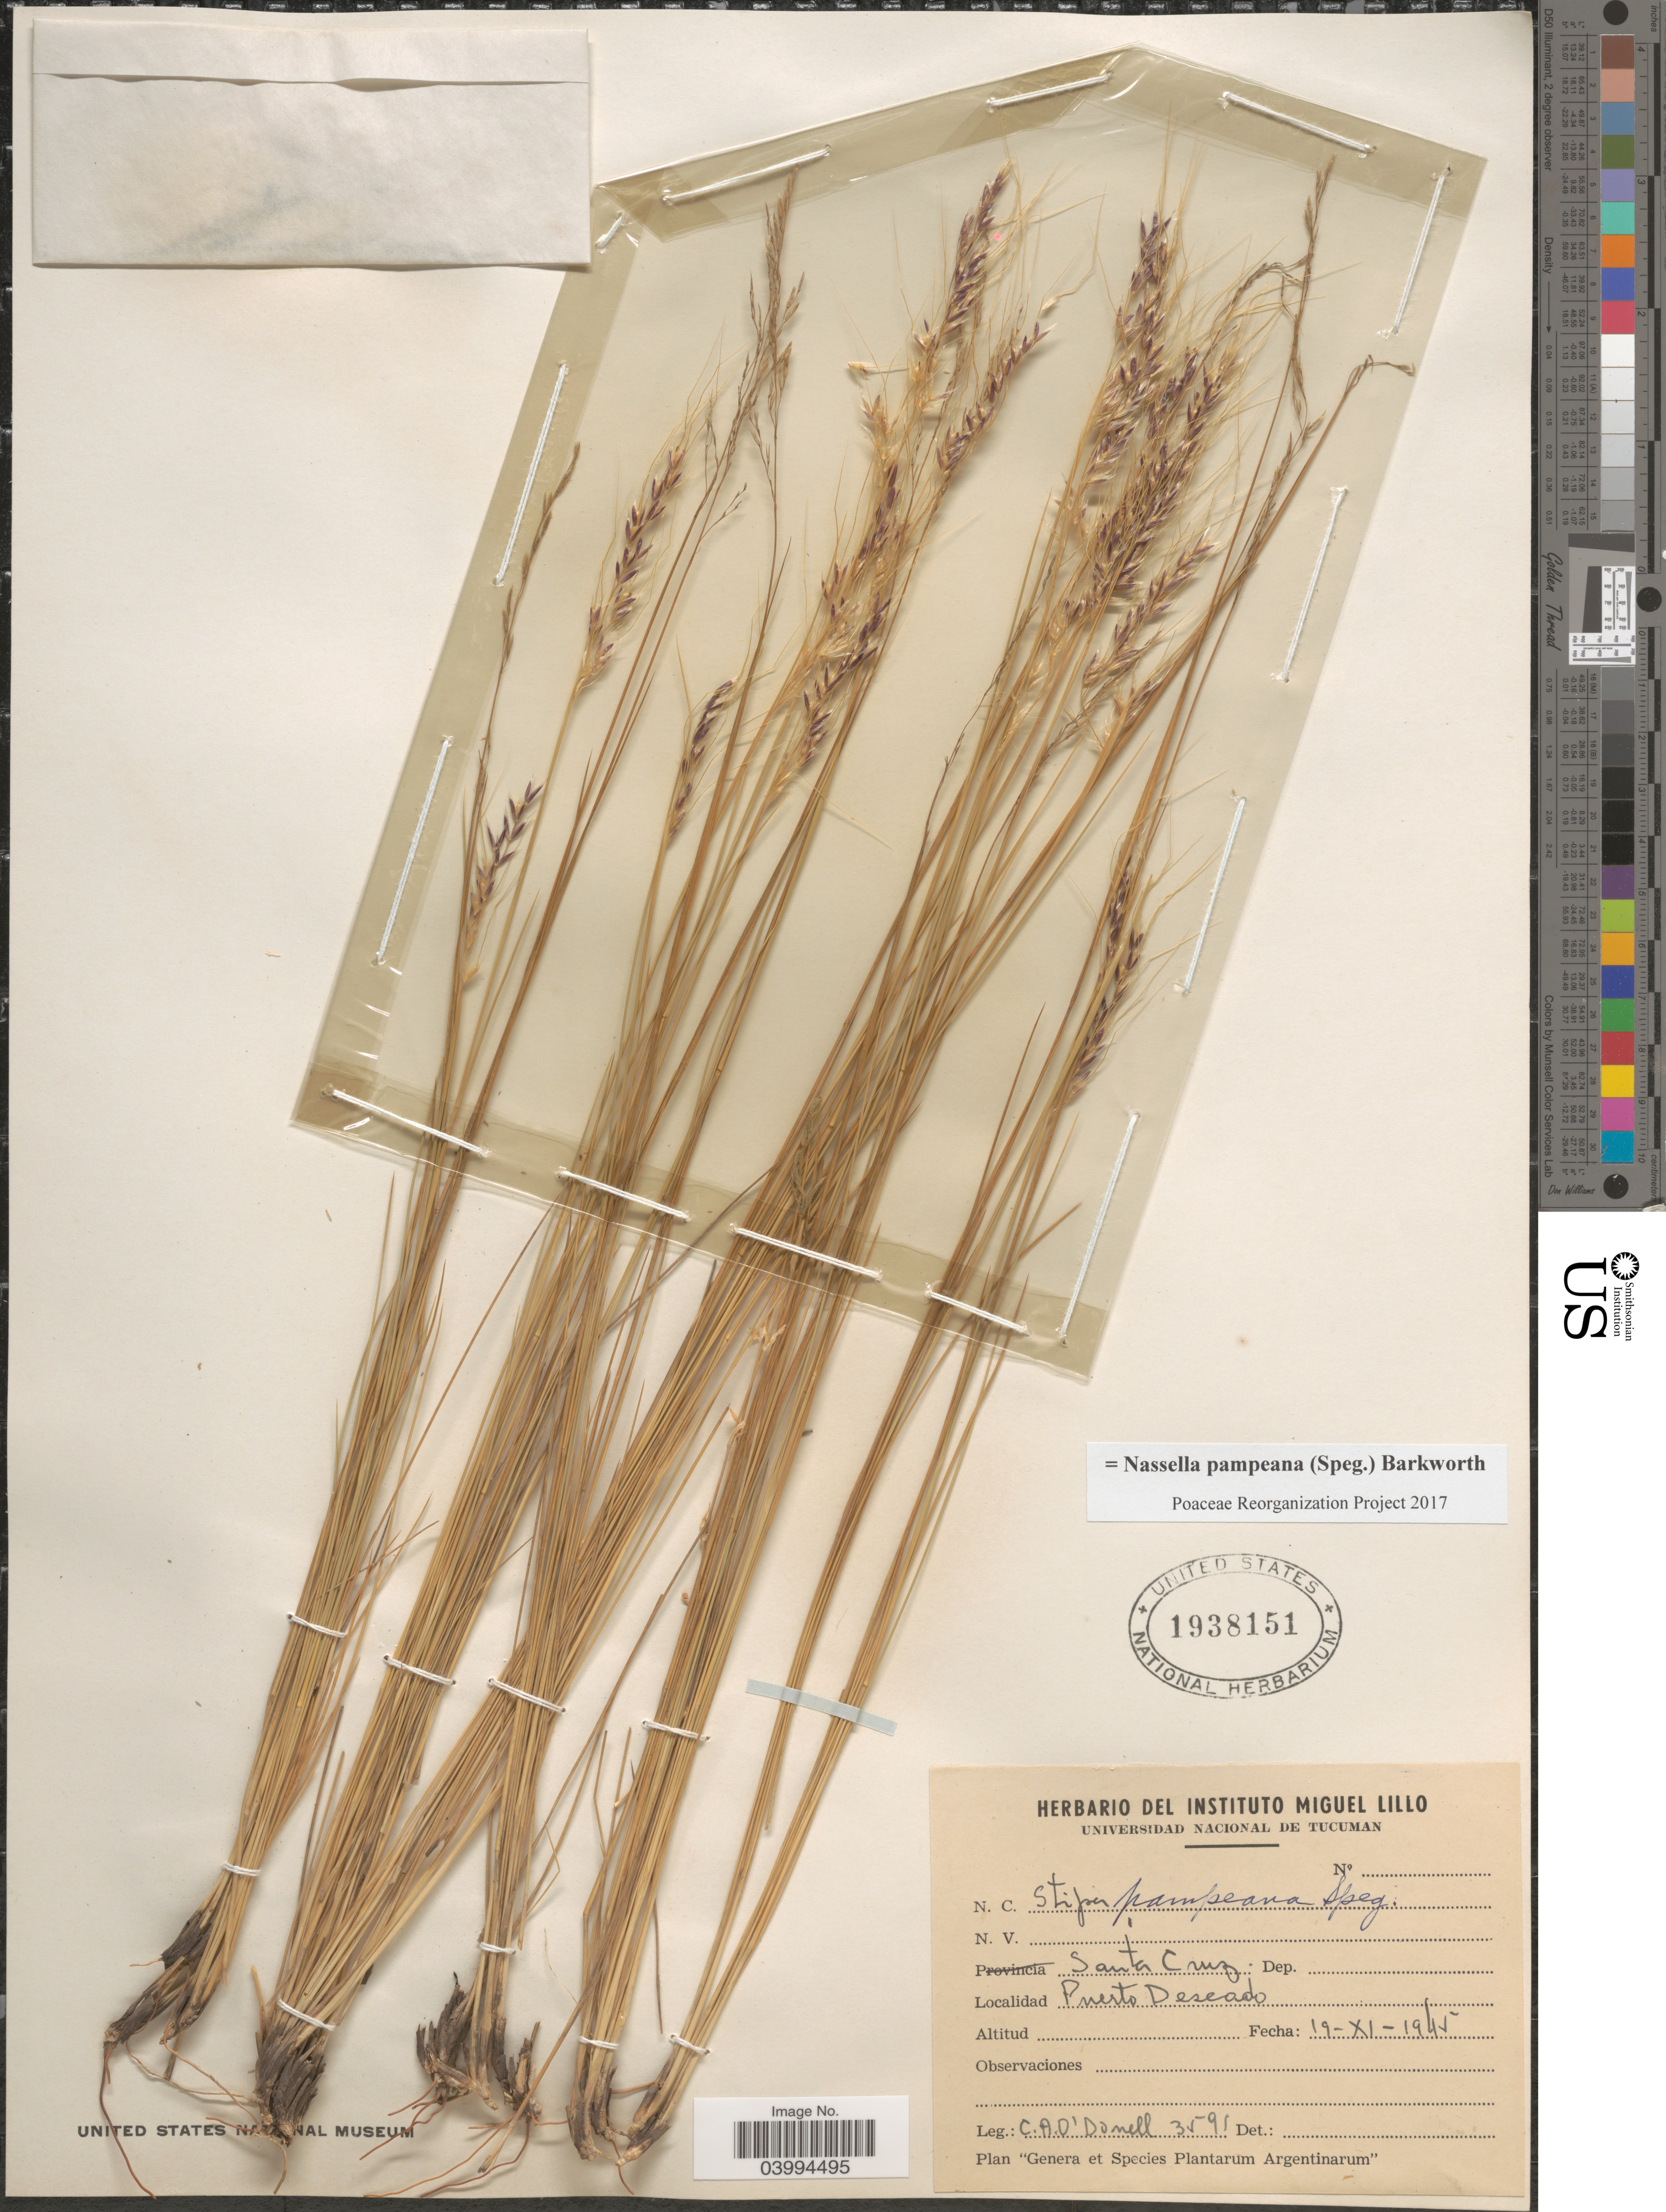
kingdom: Plantae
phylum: Tracheophyta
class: Liliopsida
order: Poales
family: Poaceae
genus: Nassella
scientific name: Nassella pampeana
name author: (Speg.) Barkworth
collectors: C. O'Donell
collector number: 3591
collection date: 1945-11-19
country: Argentina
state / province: Santa Cruz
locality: Puerto Deseado.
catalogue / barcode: US 1938151